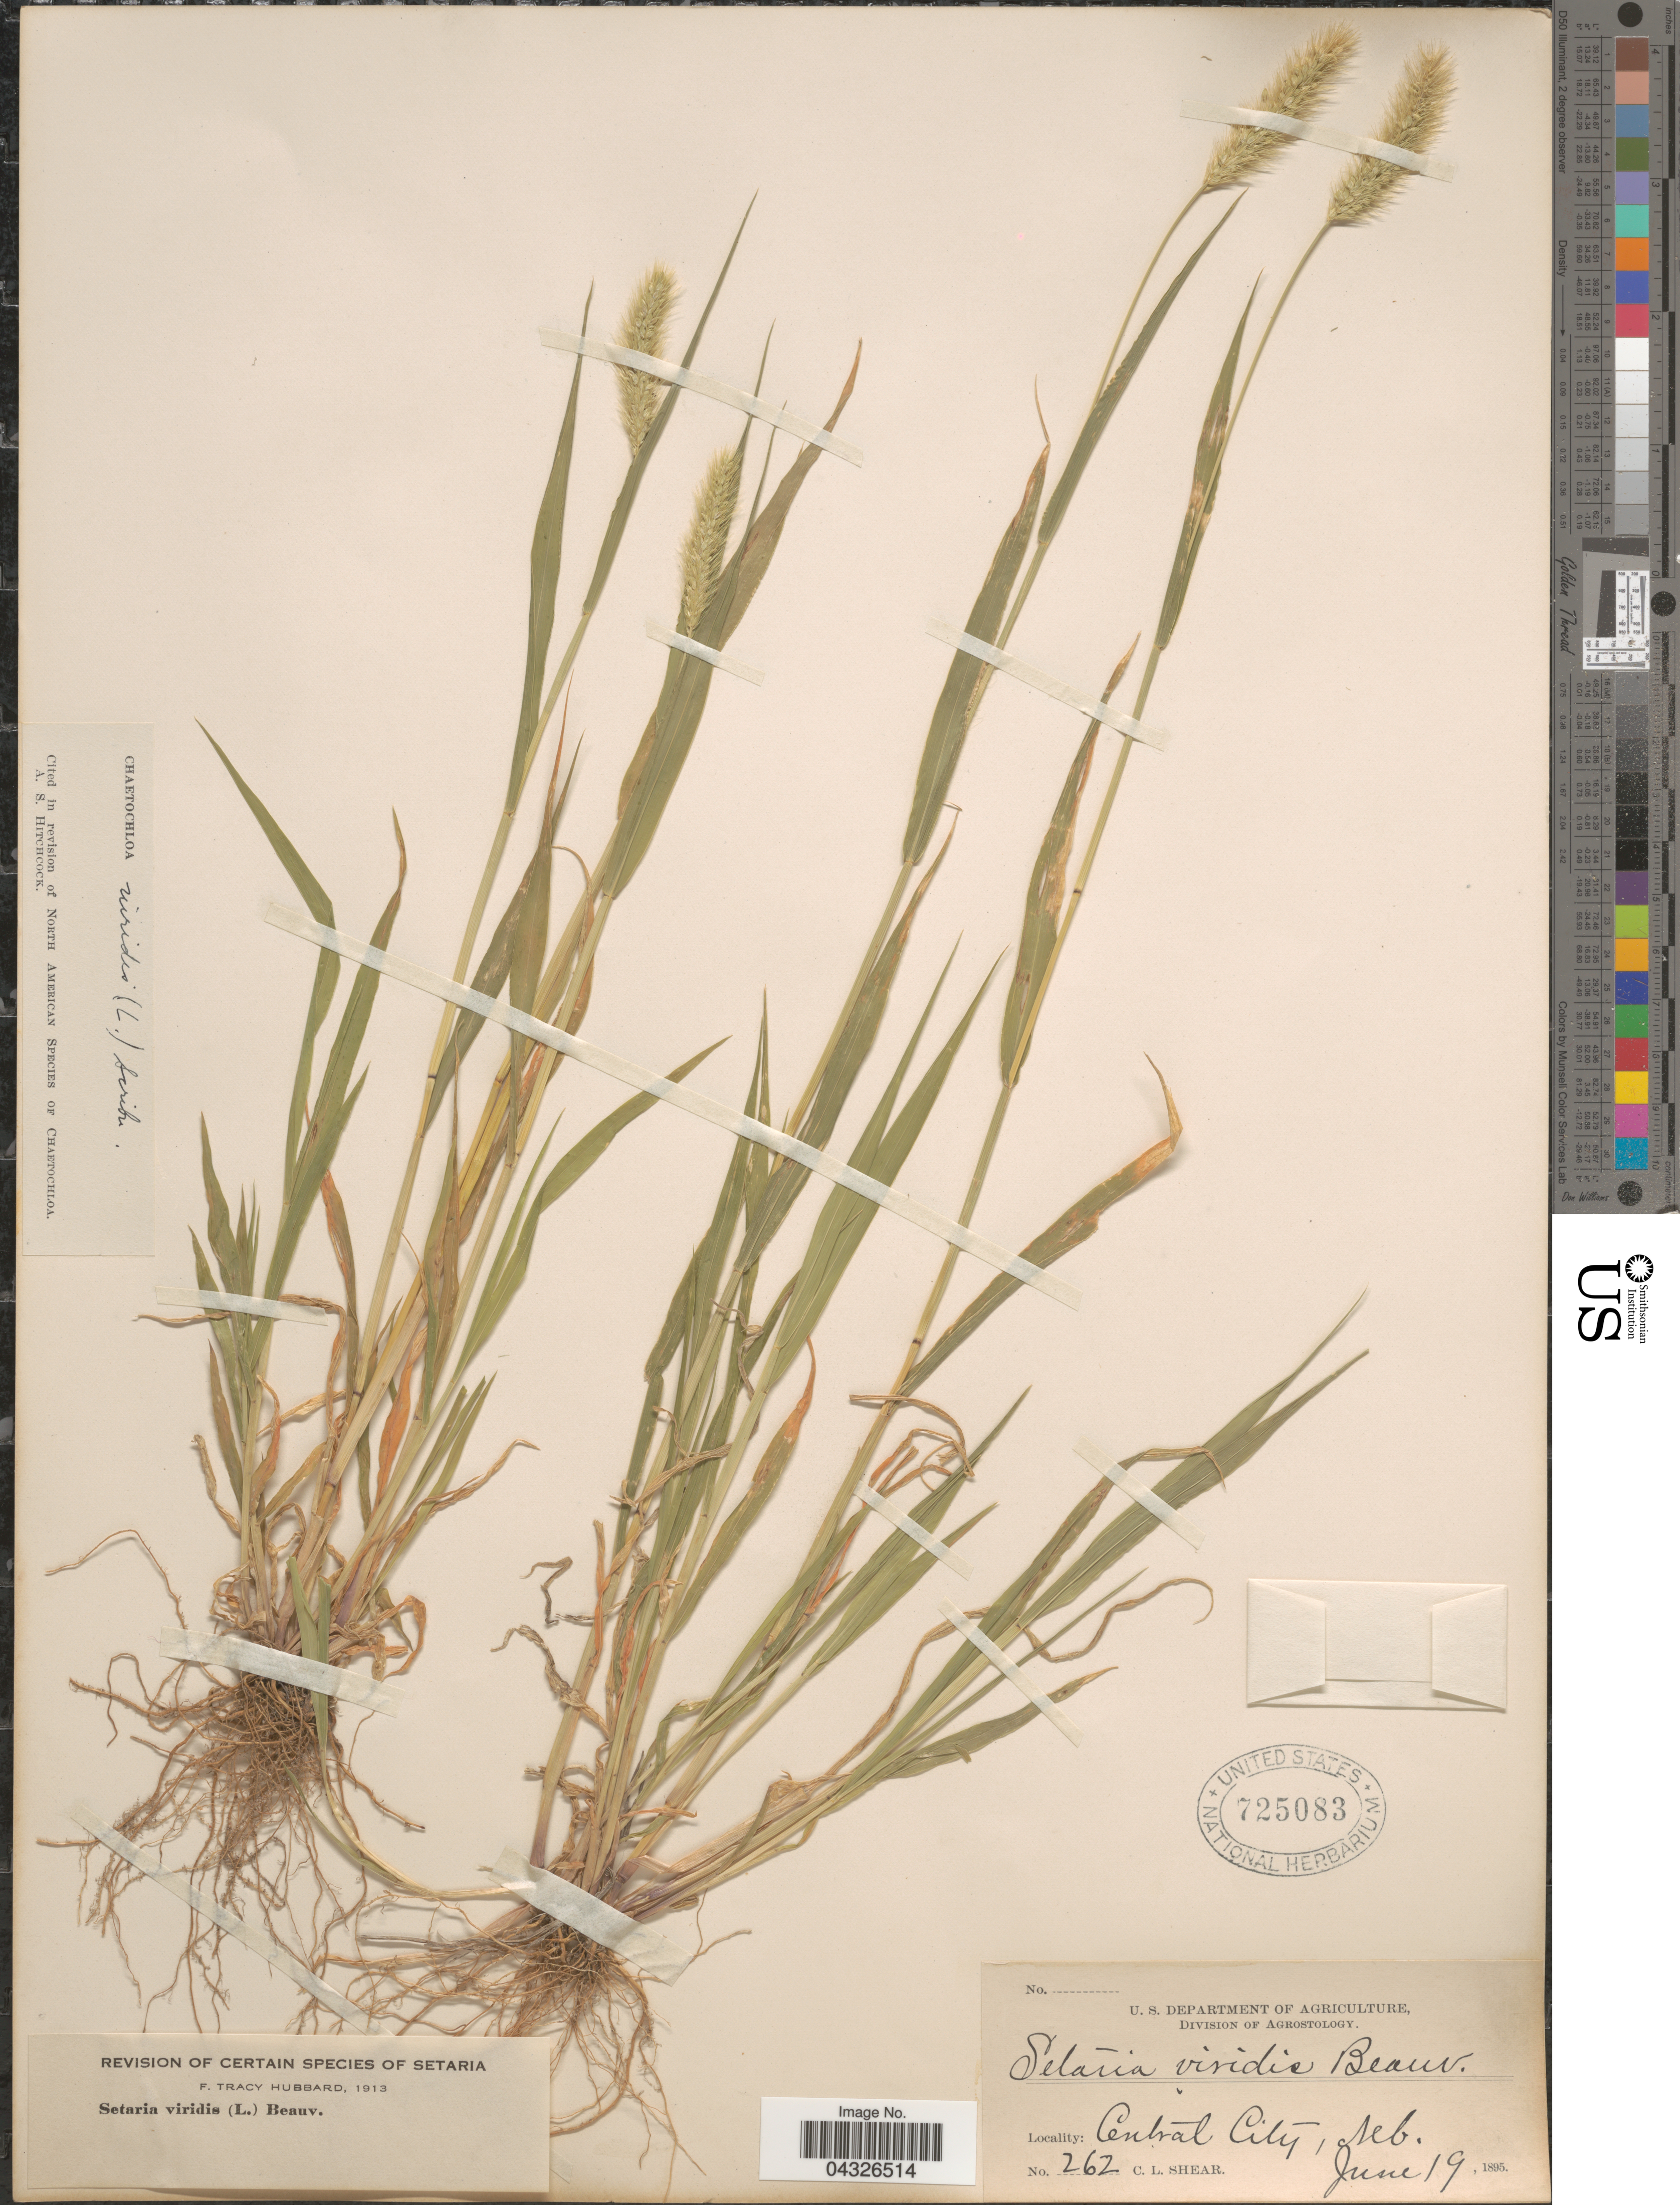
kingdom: Plantae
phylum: Tracheophyta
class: Liliopsida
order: Poales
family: Poaceae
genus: Setaria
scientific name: Setaria viridis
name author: (L.) P. Beauv.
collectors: C. L. Shear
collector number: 262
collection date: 1895-06-19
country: United States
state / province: Nebraska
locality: Central City.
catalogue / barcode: US 725083